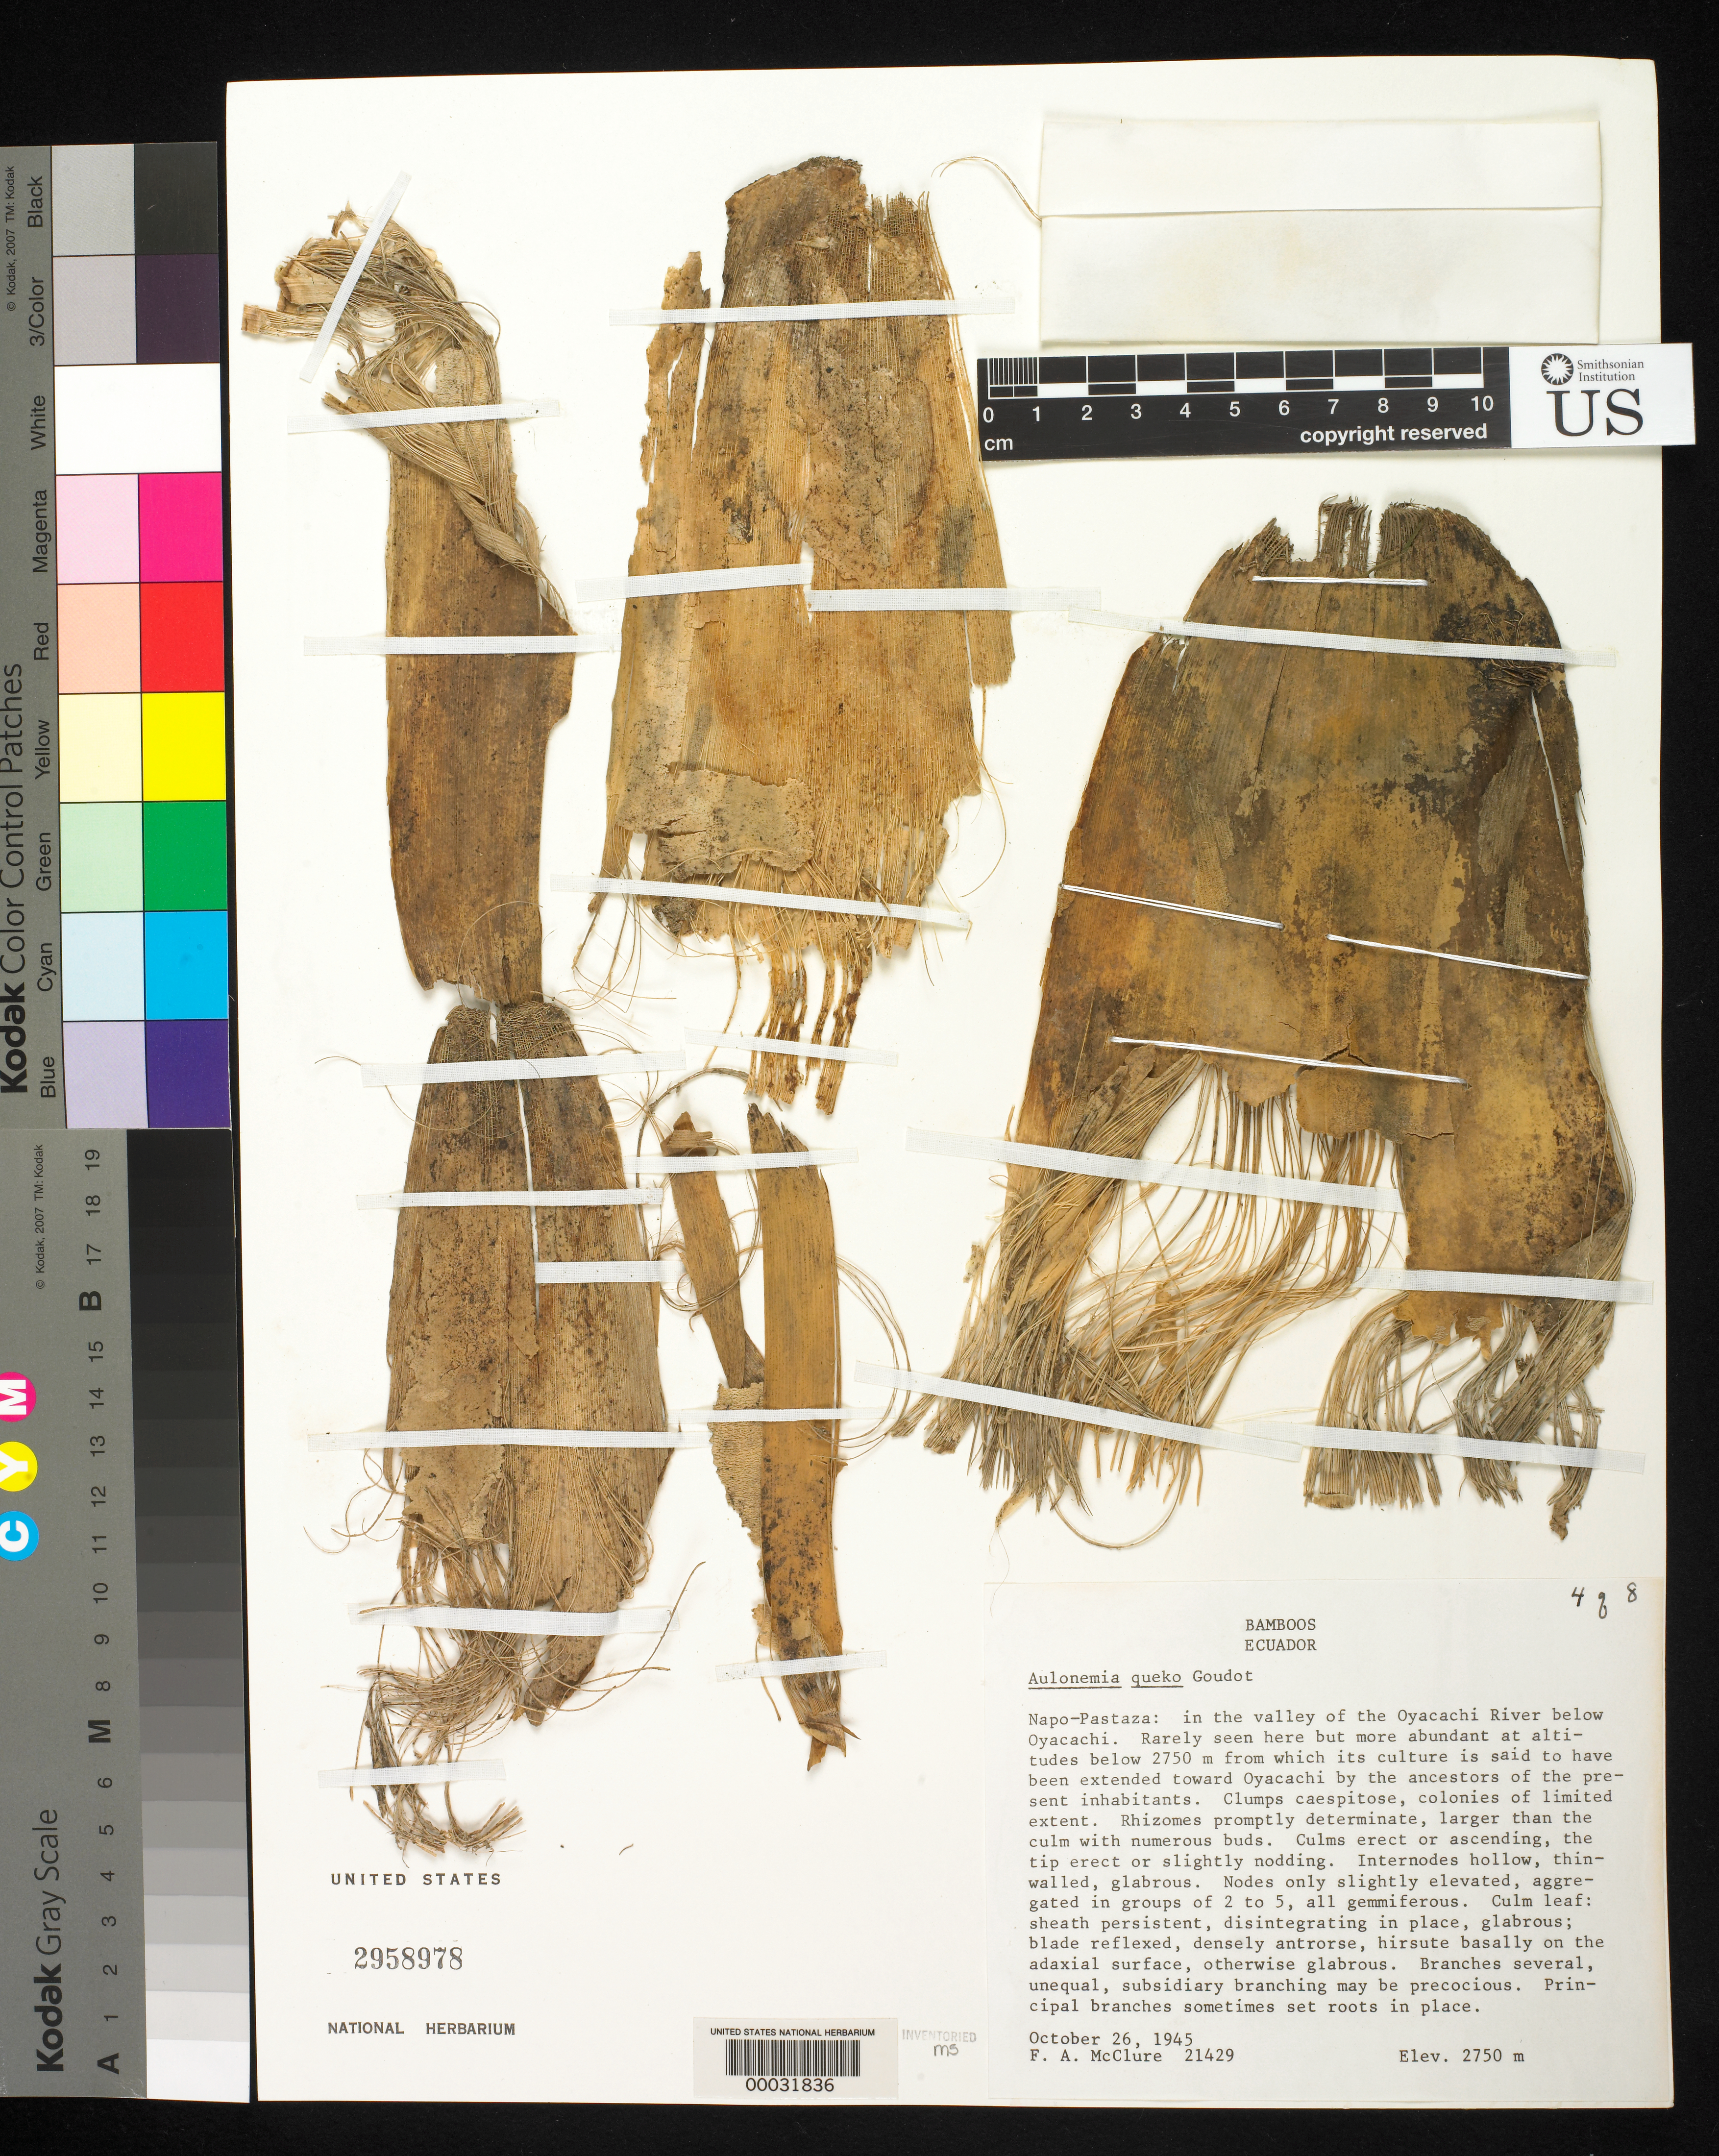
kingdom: Plantae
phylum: Tracheophyta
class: Liliopsida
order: Poales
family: Poaceae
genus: Aulonemia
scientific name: Aulonemia queko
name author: Goudot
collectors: F. A. McClure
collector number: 21429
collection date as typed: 26 Oct 1945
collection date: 1945-10-26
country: Ecuador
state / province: Napo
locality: Below oyacachi, Prov. of Napo-pastaza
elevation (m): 2750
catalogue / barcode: US 2958978